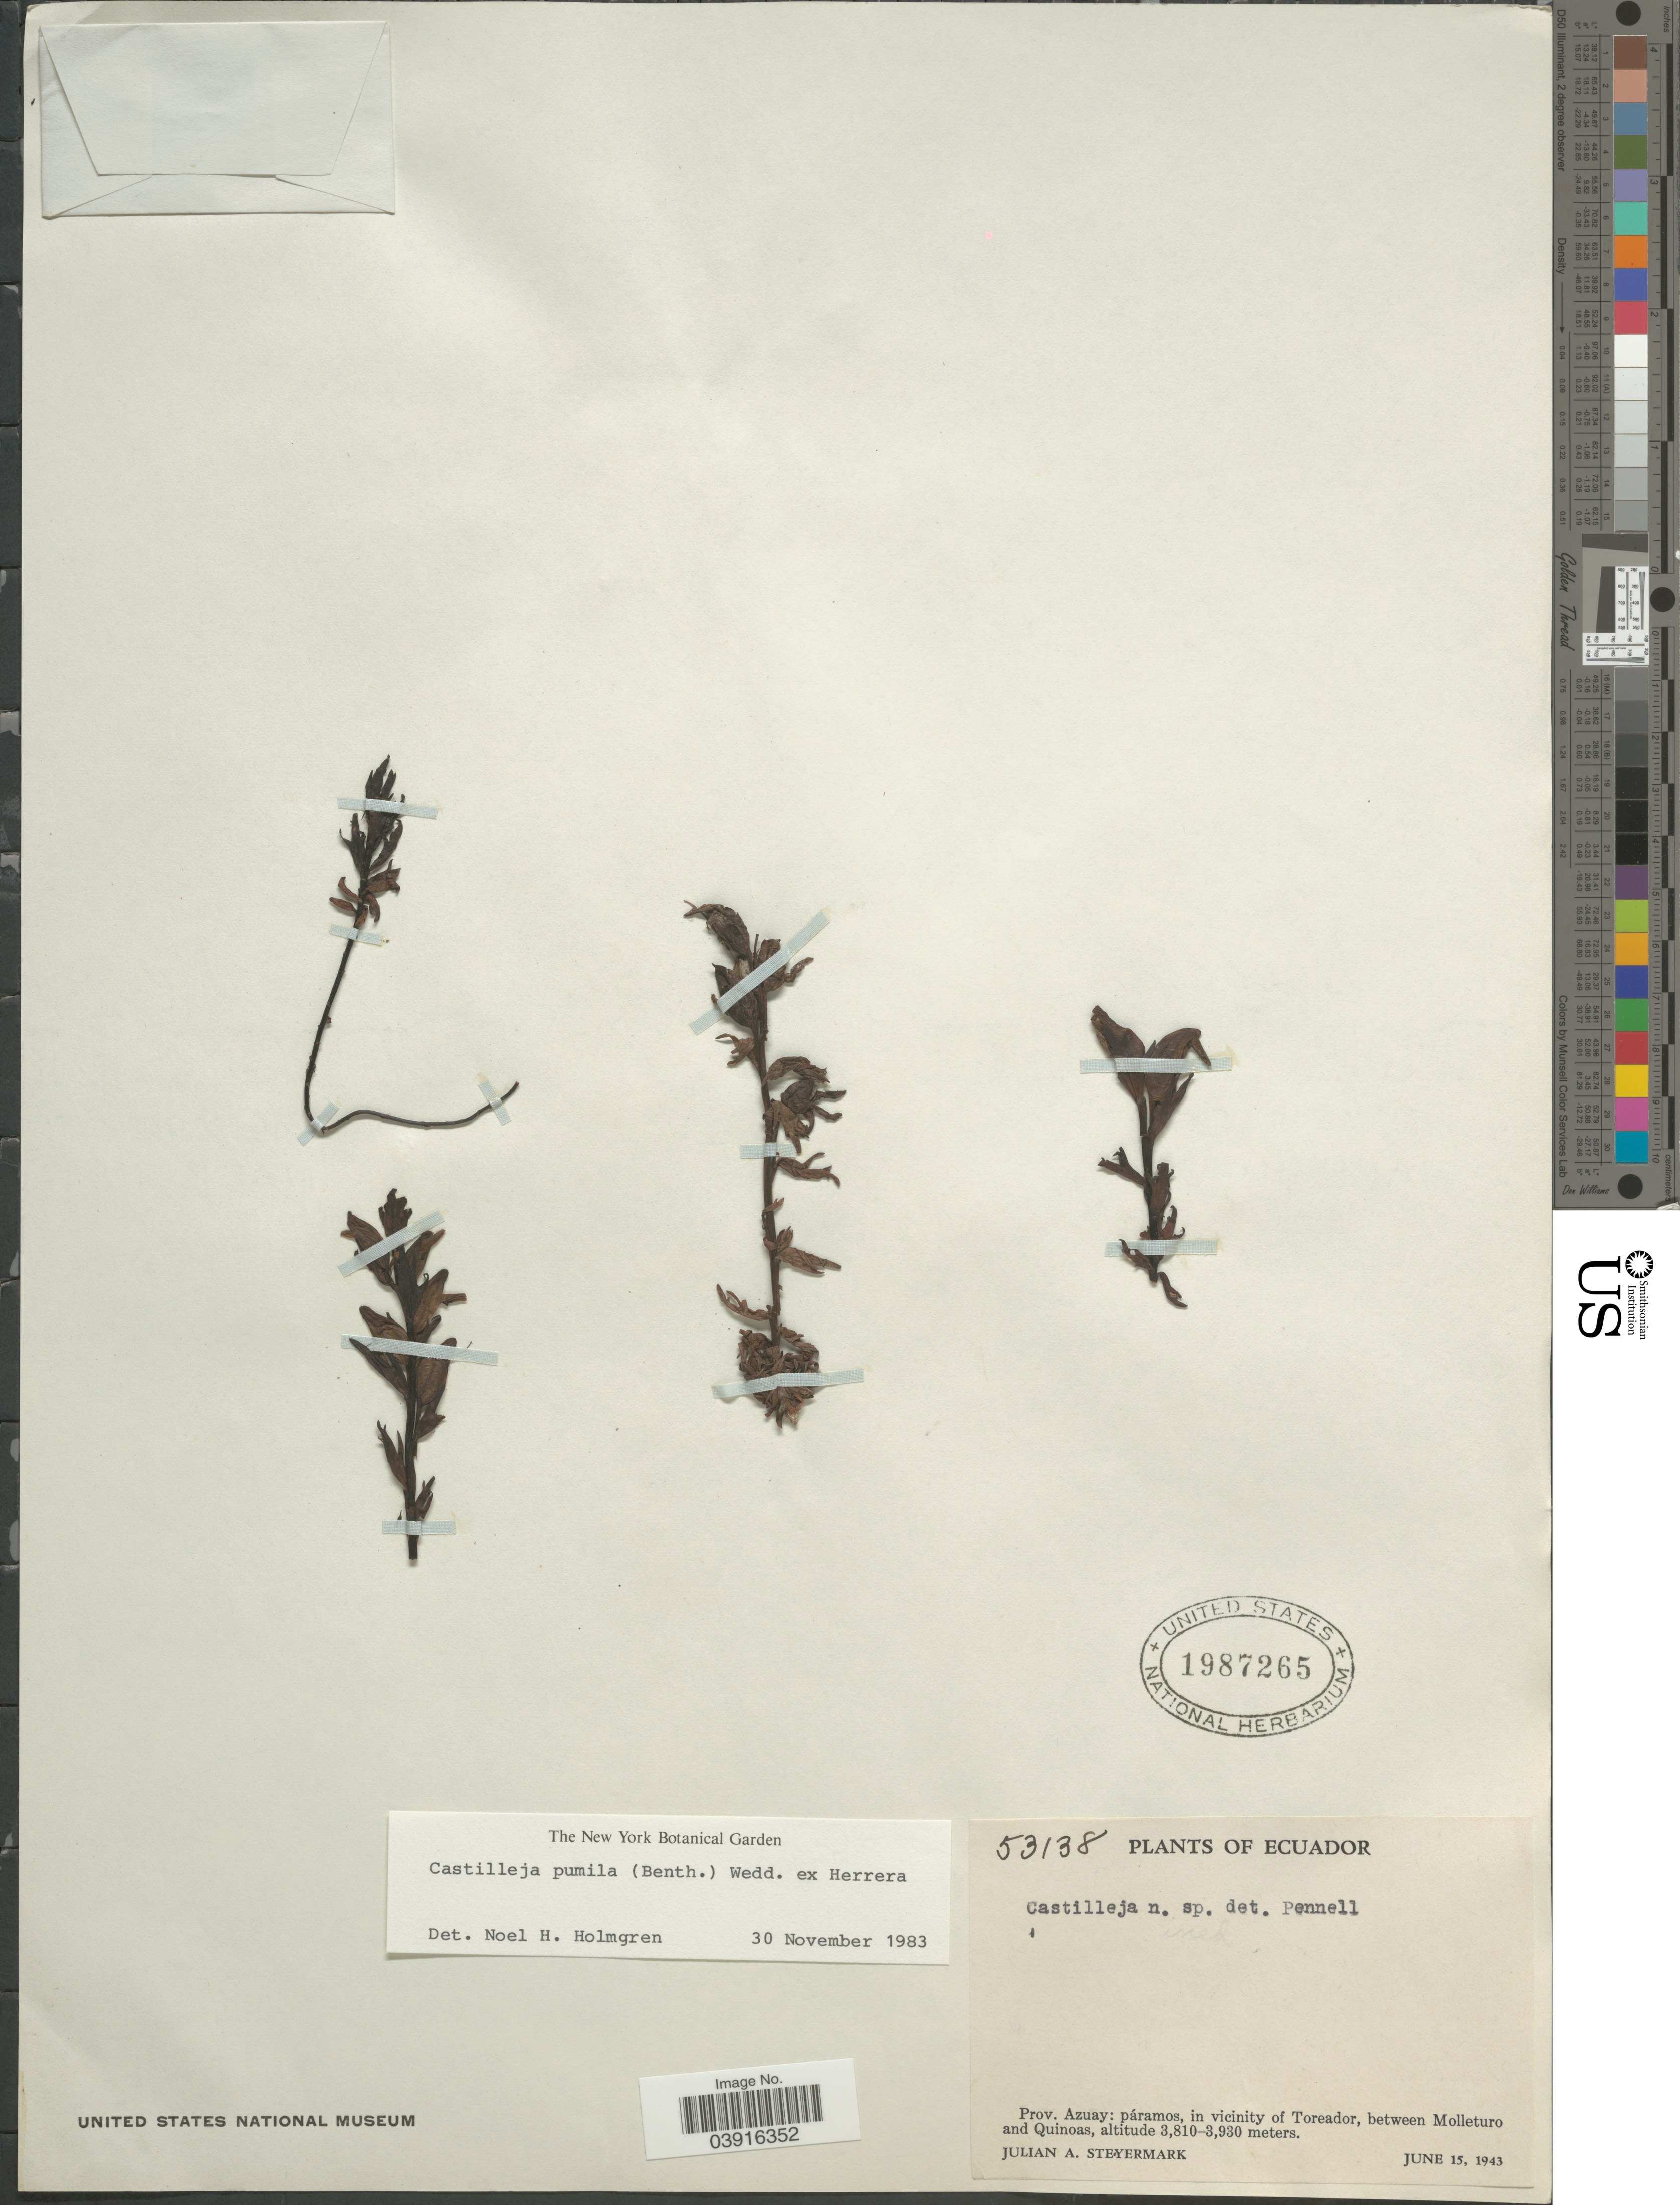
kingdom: Plantae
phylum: Tracheophyta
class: Magnoliopsida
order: Lamiales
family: Orobanchaceae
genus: Castilleja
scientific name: Castilleja pumila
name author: (Benth.) Wedd.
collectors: J. Steyermark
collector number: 53138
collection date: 1943-06-15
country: Ecuador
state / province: Azuay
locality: Páramos, in vicinity of Toreador, between Molleturo and Quinoas.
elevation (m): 3810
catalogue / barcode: US 1987265